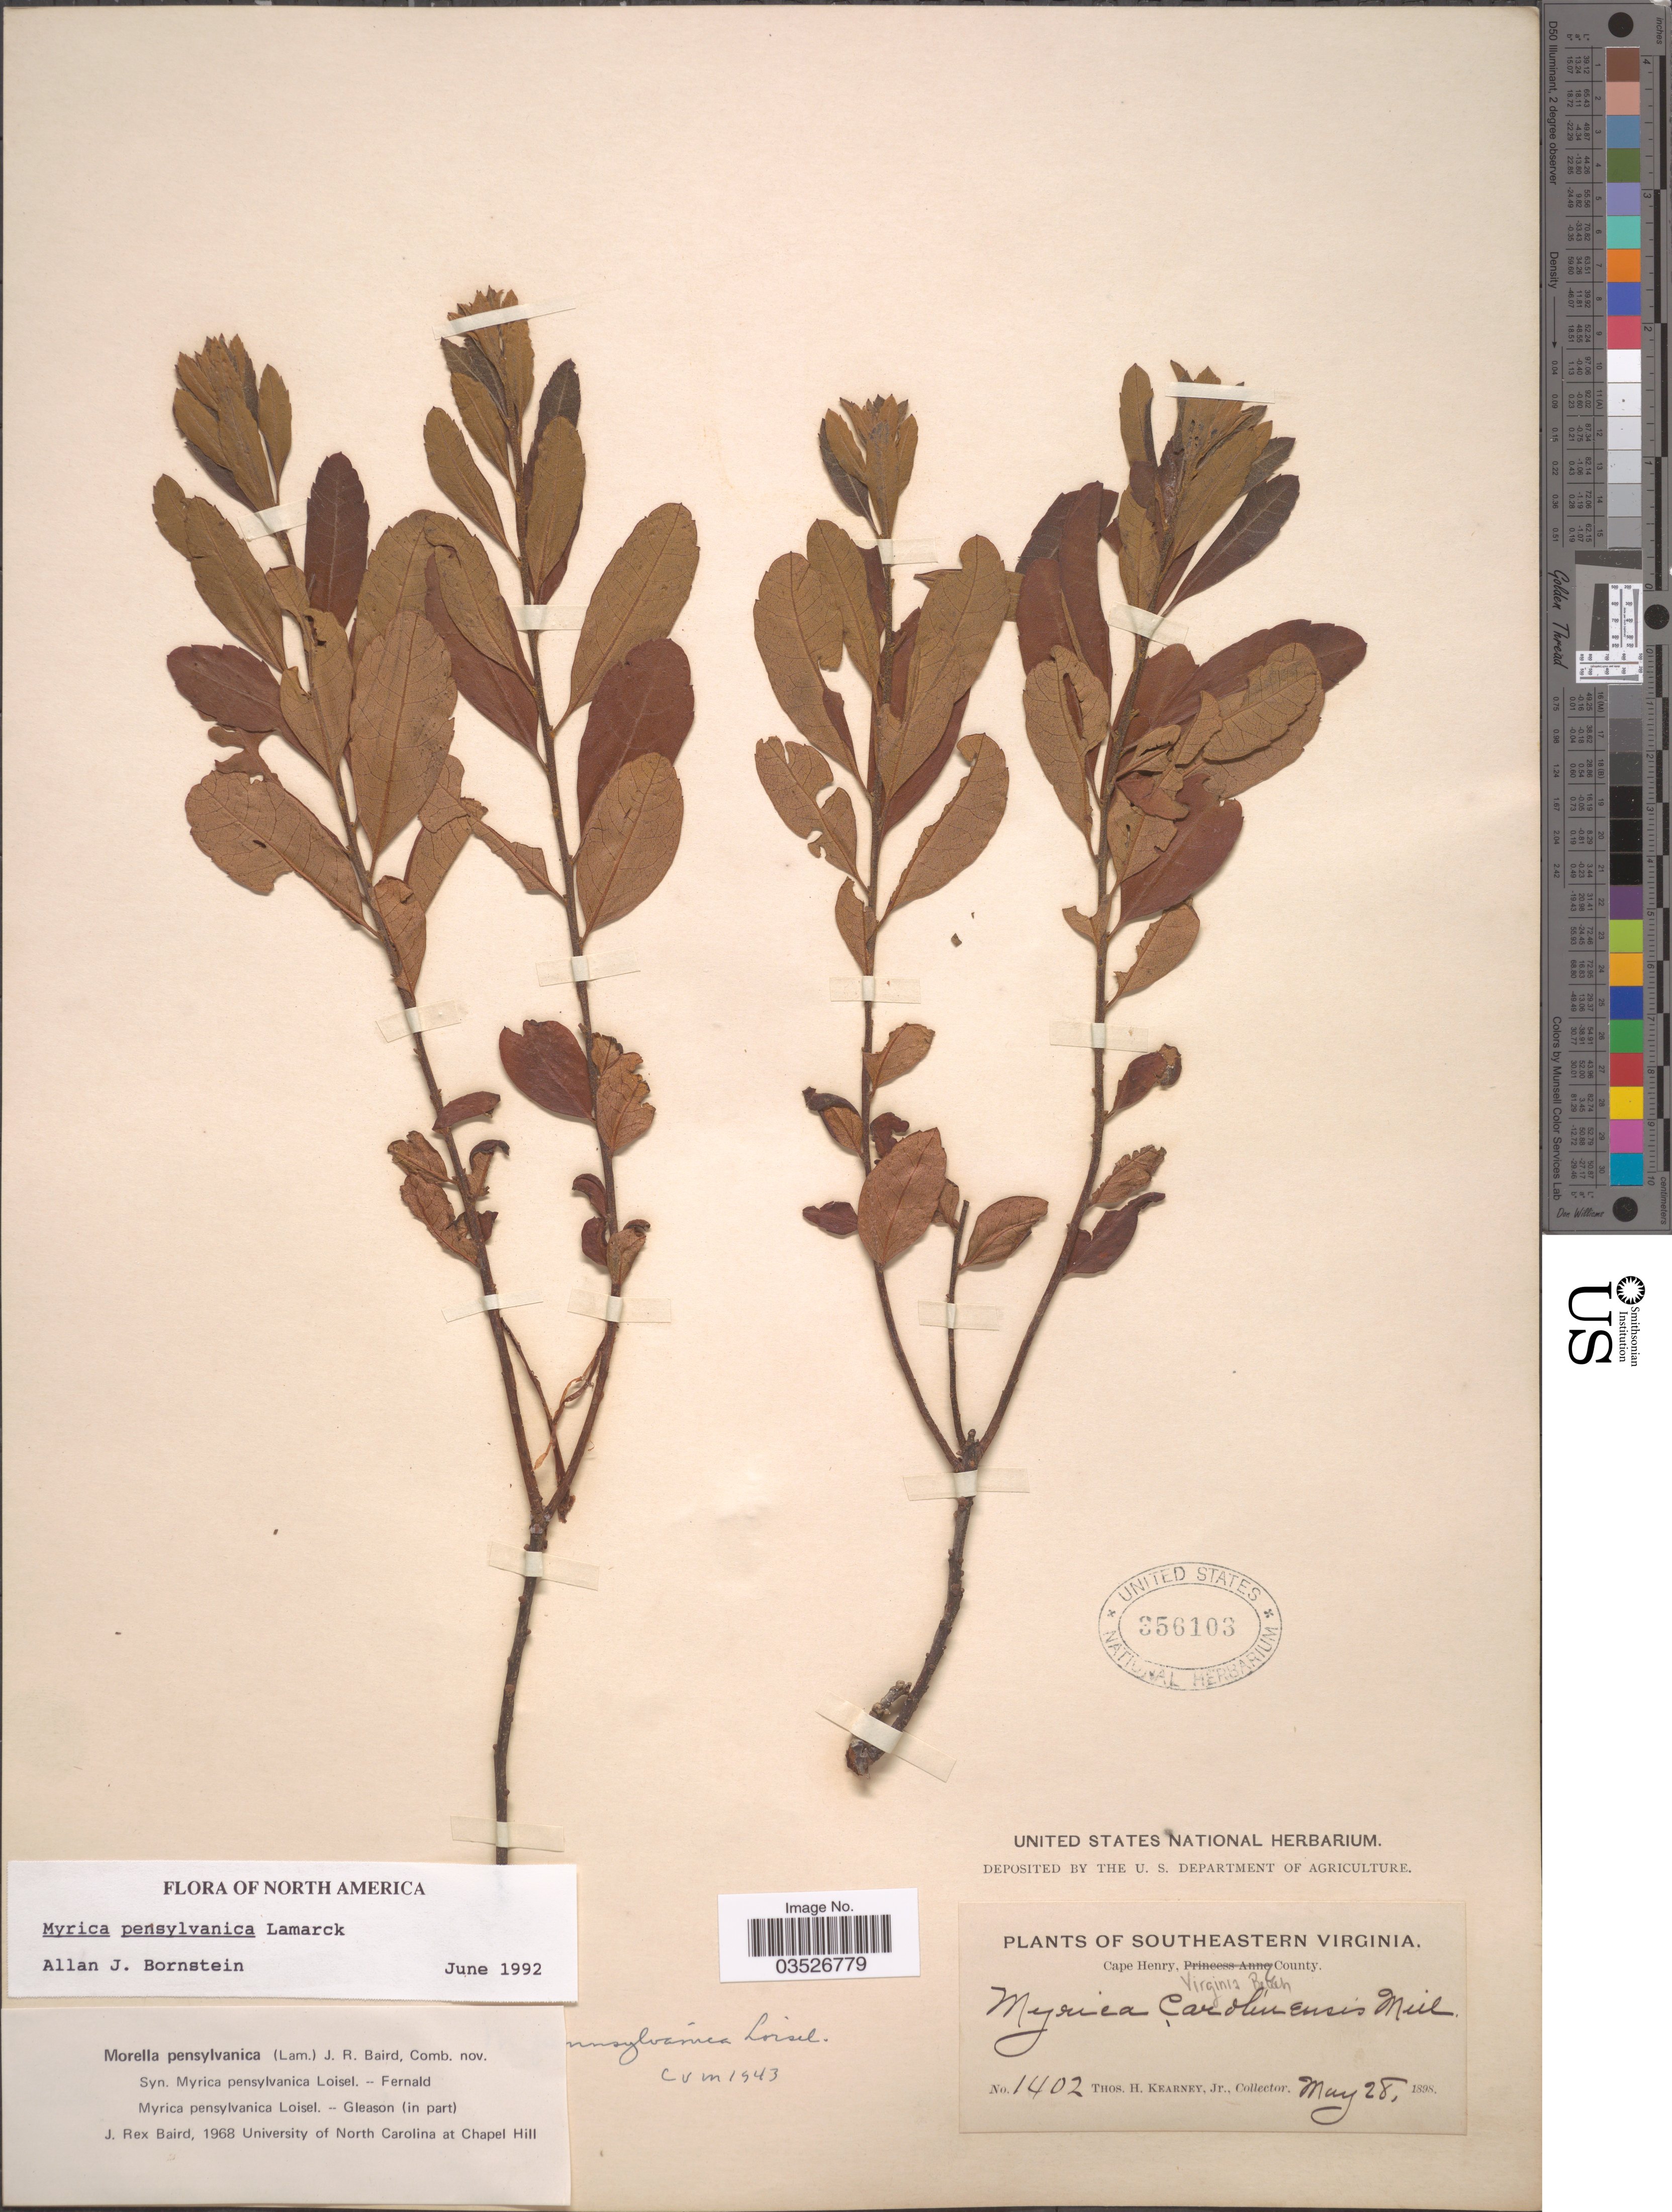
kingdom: Plantae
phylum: Tracheophyta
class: Magnoliopsida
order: Fagales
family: Myricaceae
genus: Morella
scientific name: Morella pensylvanica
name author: (Mirb.) Kartesz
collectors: T. H. Kearney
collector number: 1402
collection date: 1898-05-28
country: United States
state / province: Virginia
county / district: City of Virginia Beach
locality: Southeastern Virginia. Cape Henry, Virginia Beach County.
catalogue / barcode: US 356103